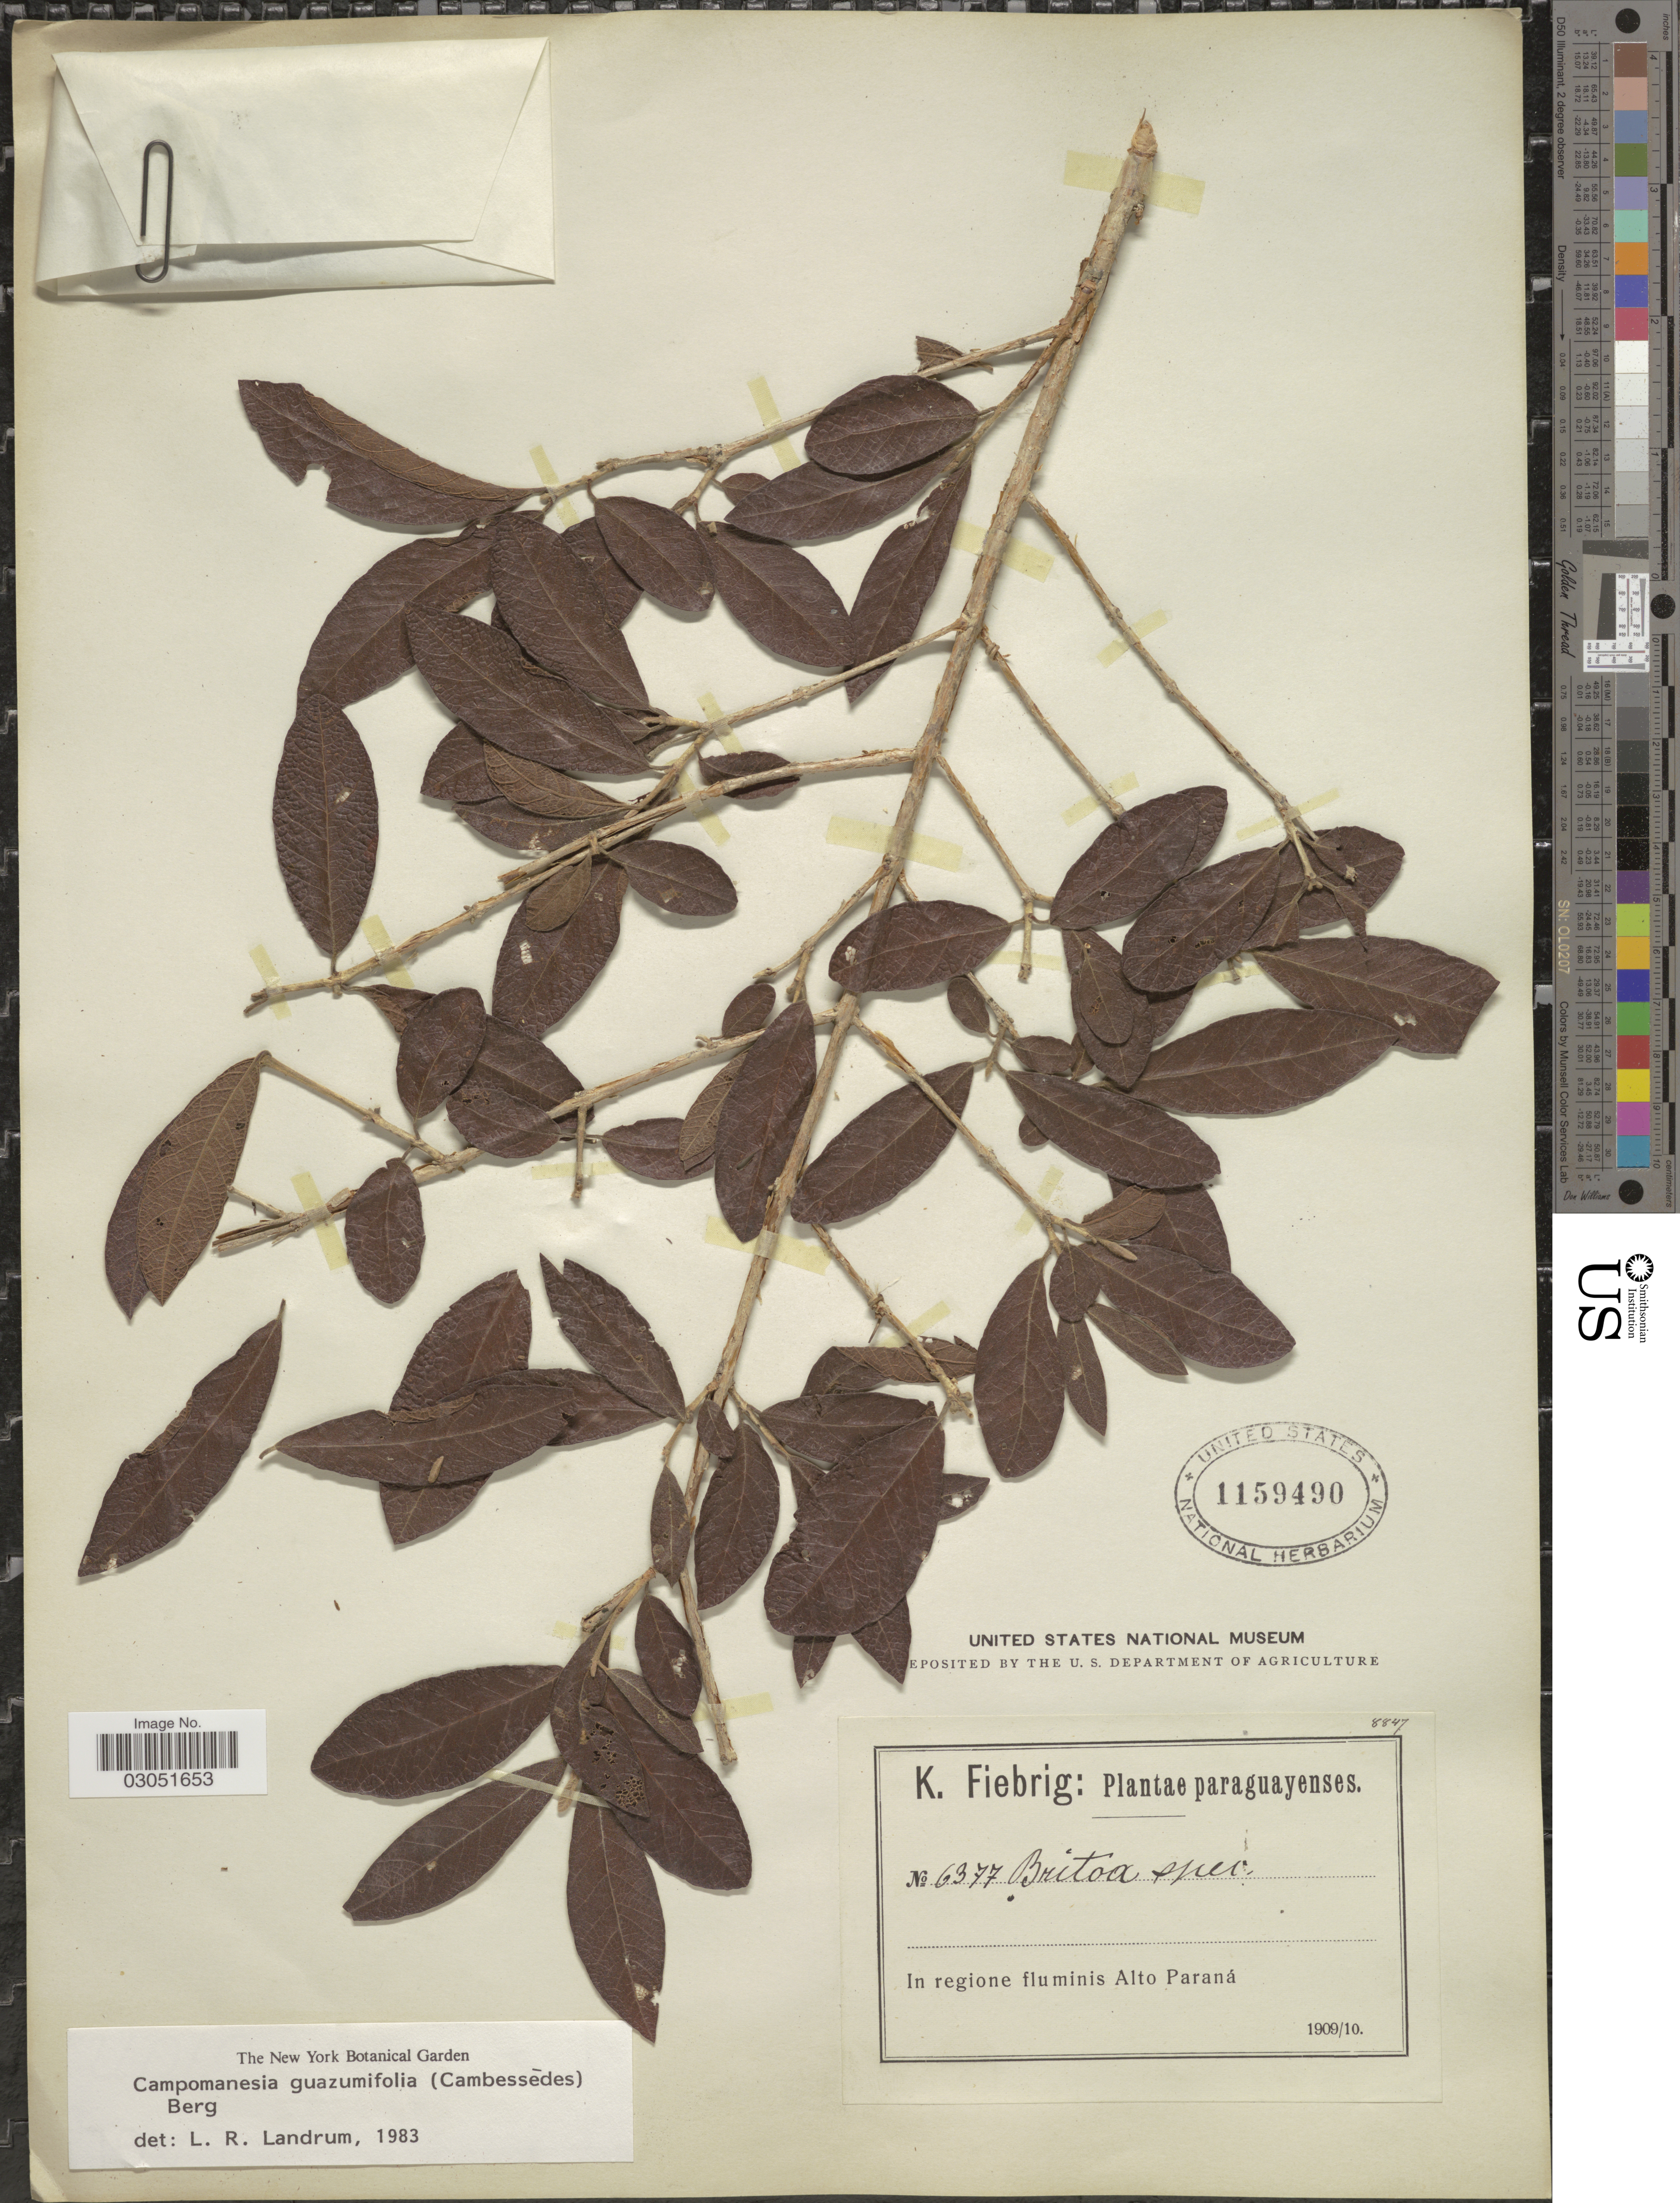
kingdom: Plantae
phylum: Tracheophyta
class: Magnoliopsida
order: Myrtales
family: Myrtaceae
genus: Campomanesia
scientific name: Campomanesia guazumifolia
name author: (Cambess.) O. Berg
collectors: K. Fiebrig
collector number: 6377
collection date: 1909/1910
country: Paraguay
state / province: Alto Parana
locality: In regione fluminis Alto Paraná.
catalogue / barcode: US 1159490